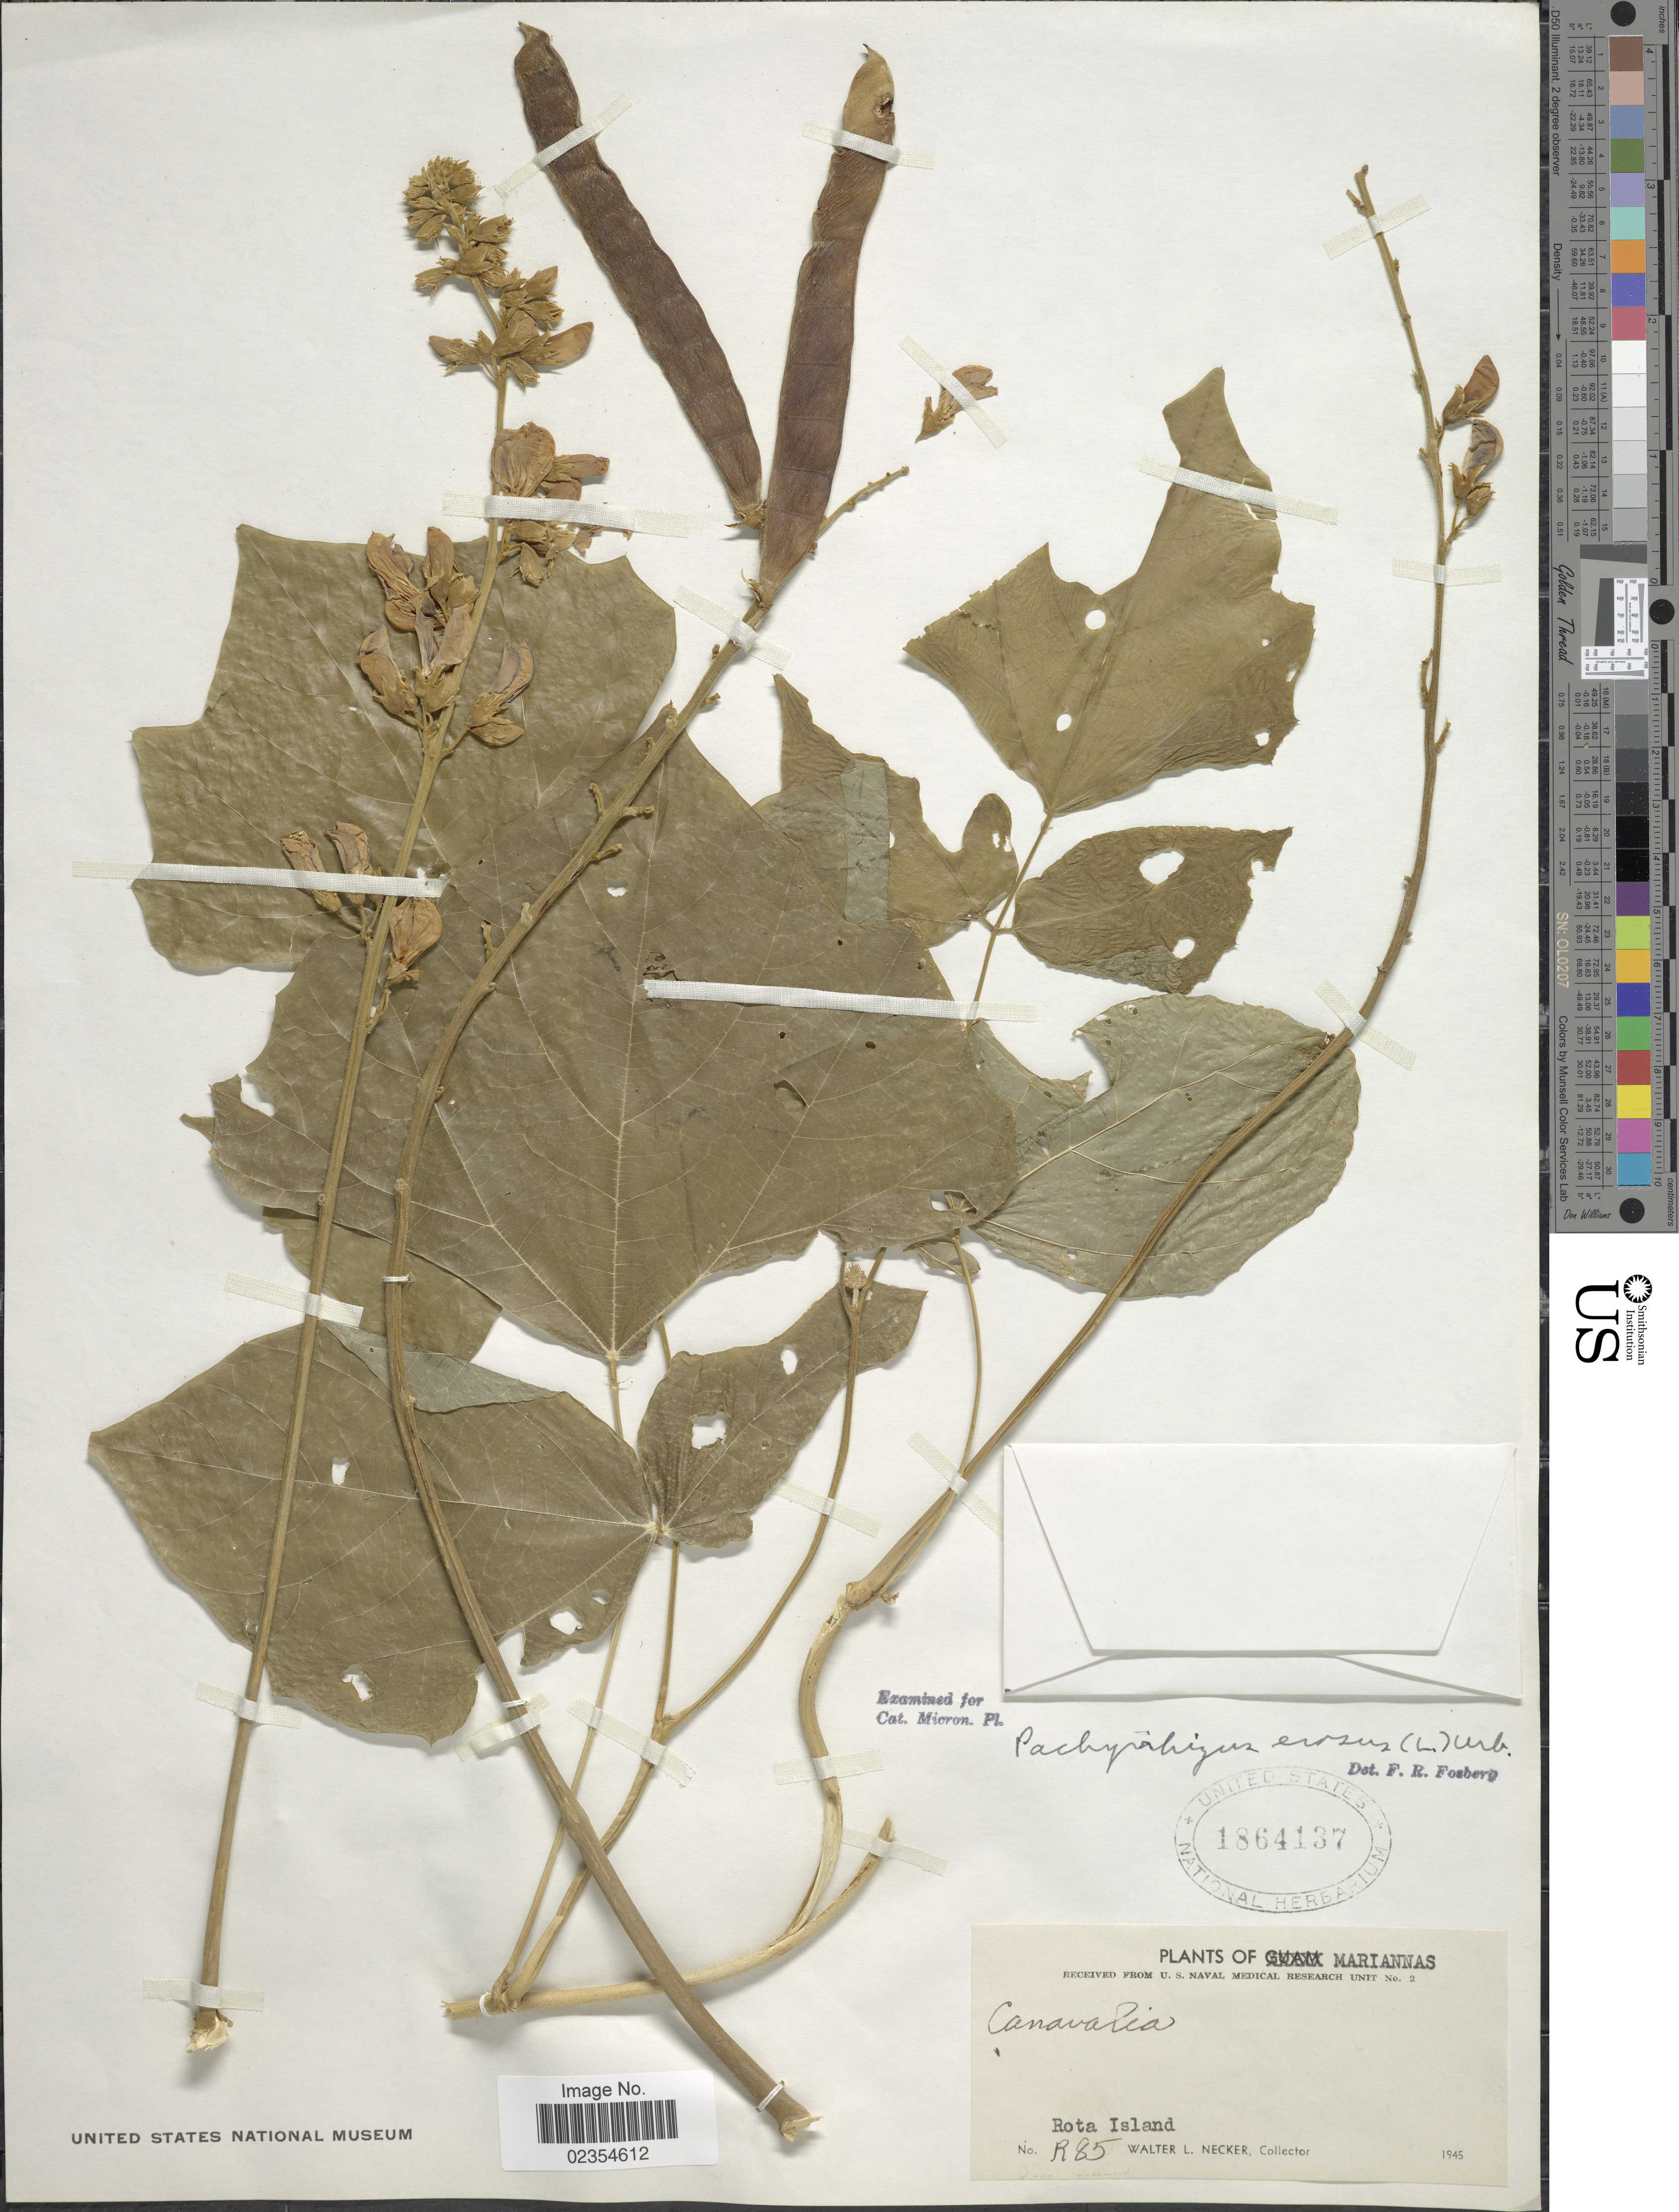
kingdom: Plantae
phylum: Tracheophyta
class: Magnoliopsida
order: Fabales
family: Fabaceae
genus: Pachyrhizus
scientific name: Pachyrhizus erosus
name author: (L.) Urb.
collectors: W. L. Necker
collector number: R85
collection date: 1945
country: Northern Mariana Islands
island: Rota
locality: Rota Island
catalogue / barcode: US 1864137